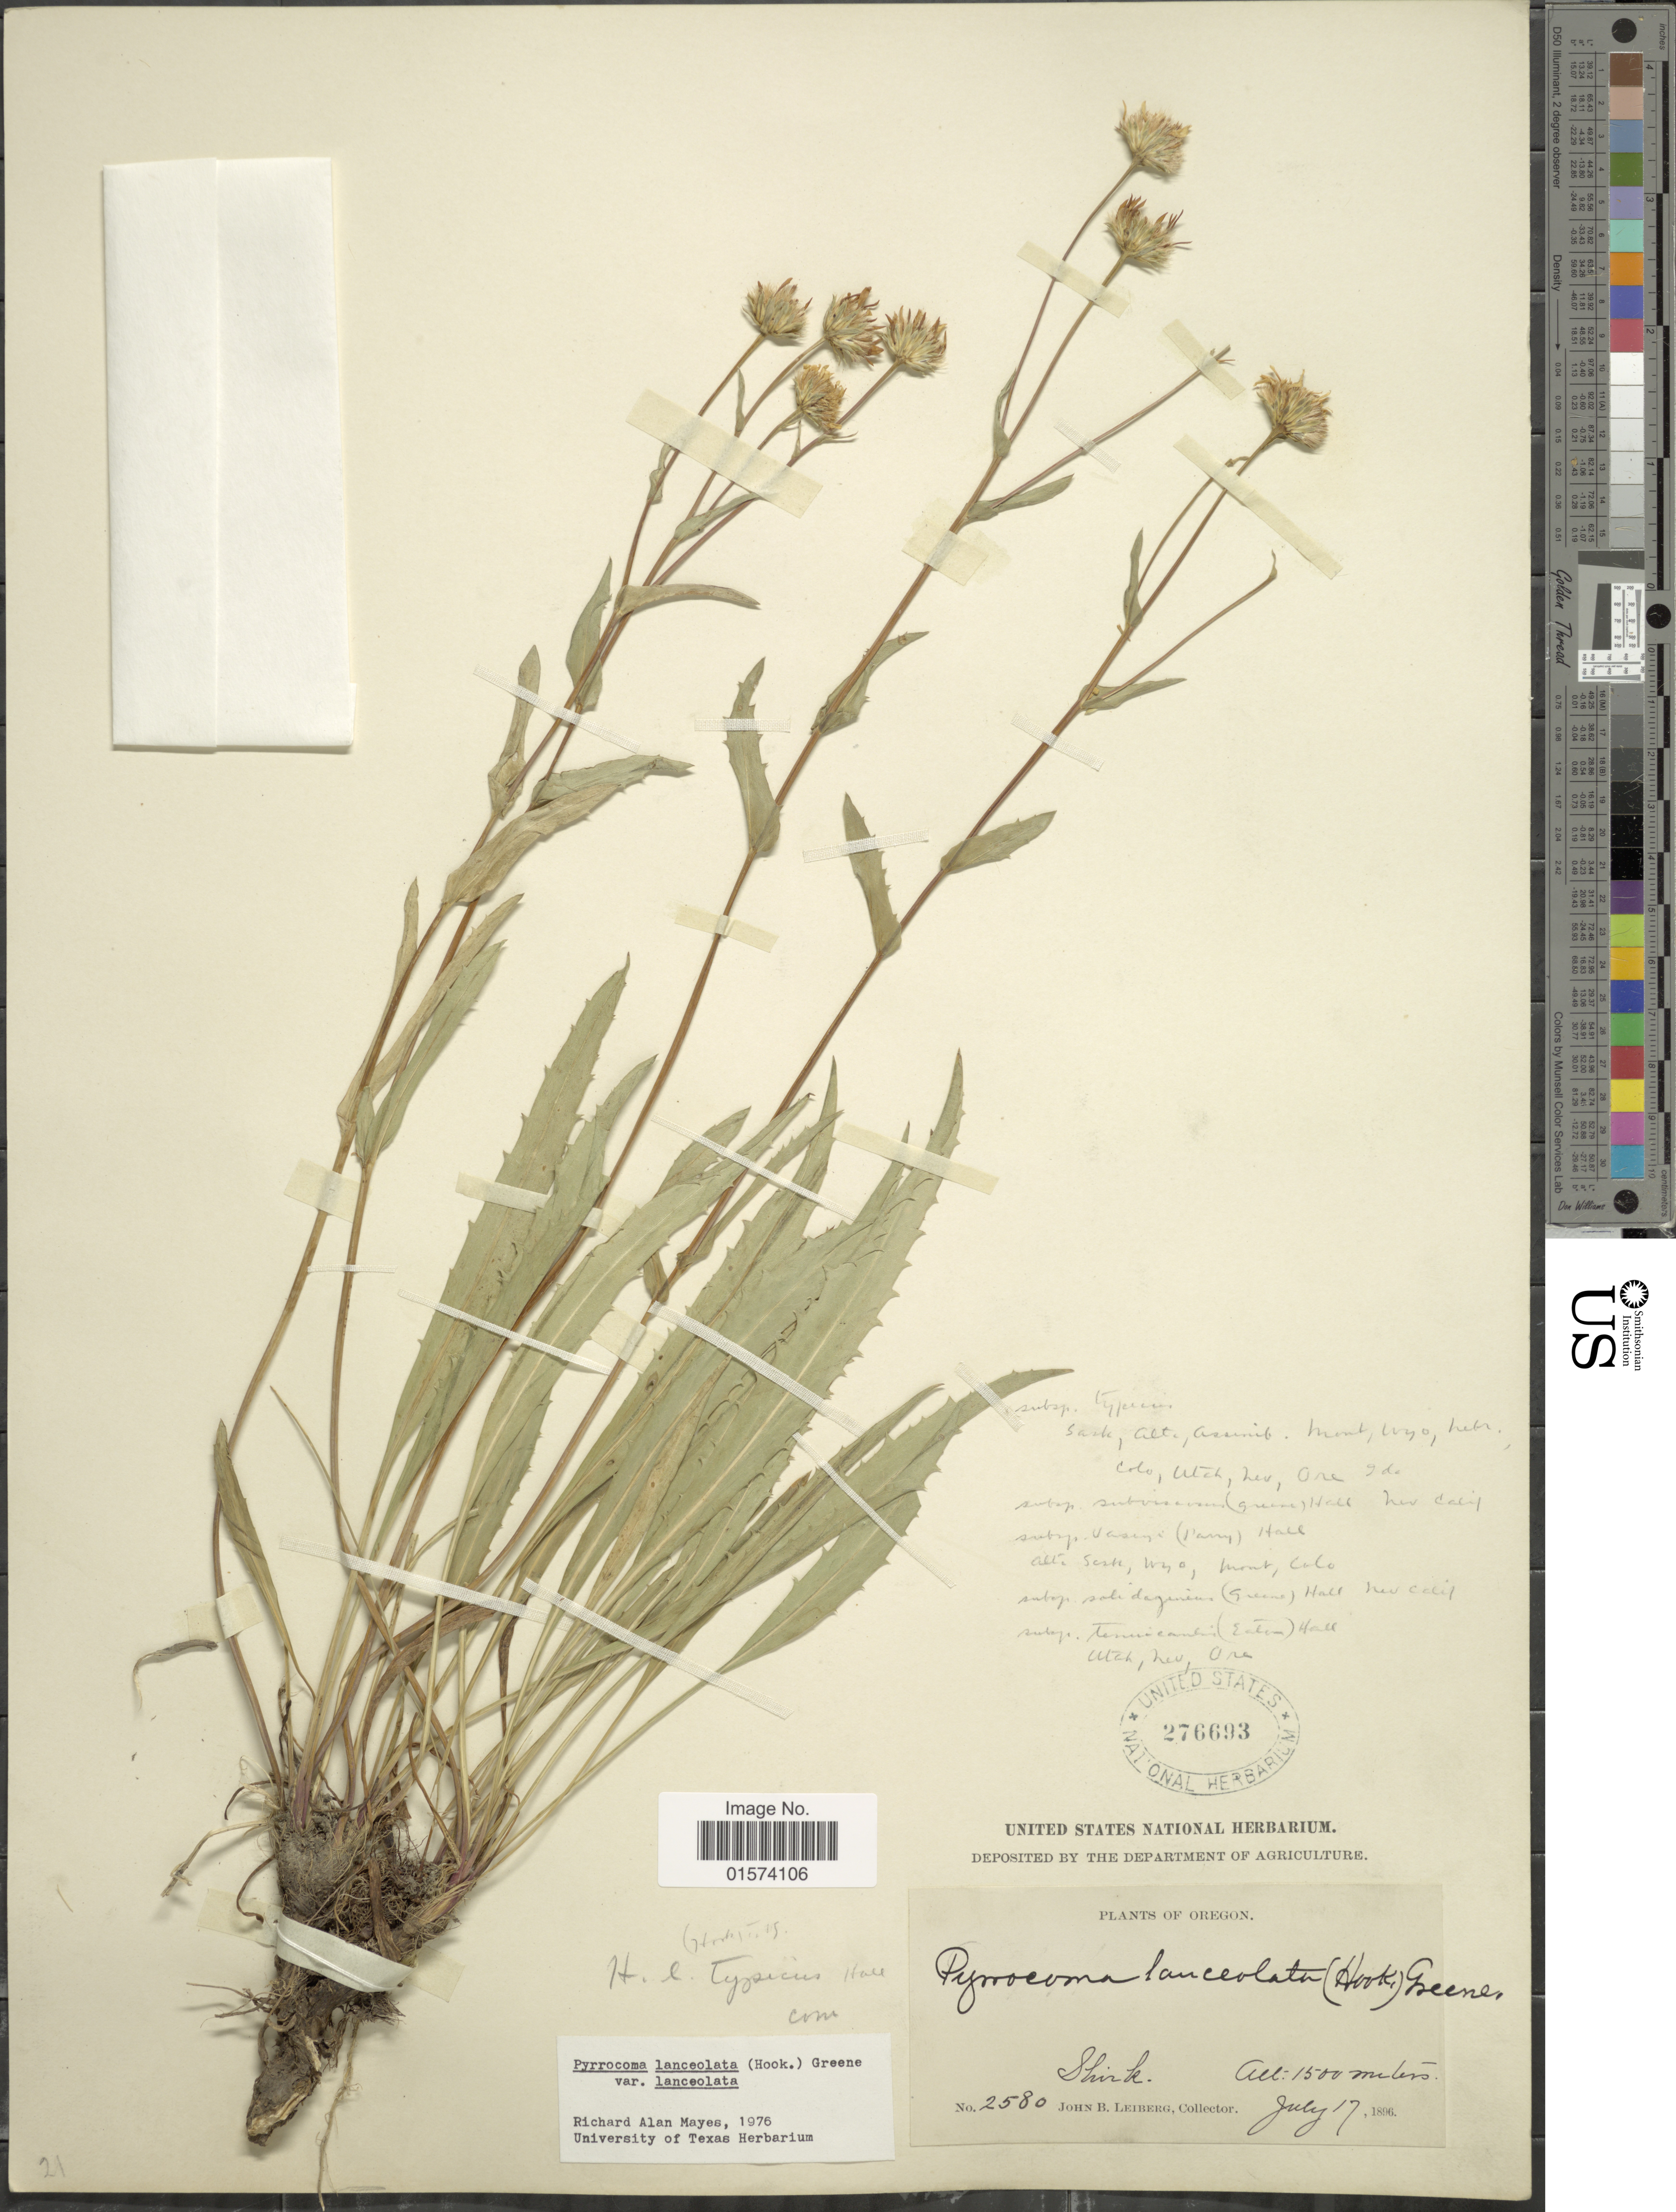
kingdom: Plantae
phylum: Tracheophyta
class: Magnoliopsida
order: Asterales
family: Asteraceae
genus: Pyrrocoma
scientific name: Pyrrocoma lanceolata var. lanceolata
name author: (Hook.) Greene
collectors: J. B. Leiberg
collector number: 2580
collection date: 1896-07-17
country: United States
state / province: Oregon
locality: Shirk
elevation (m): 1500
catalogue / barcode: US 276693